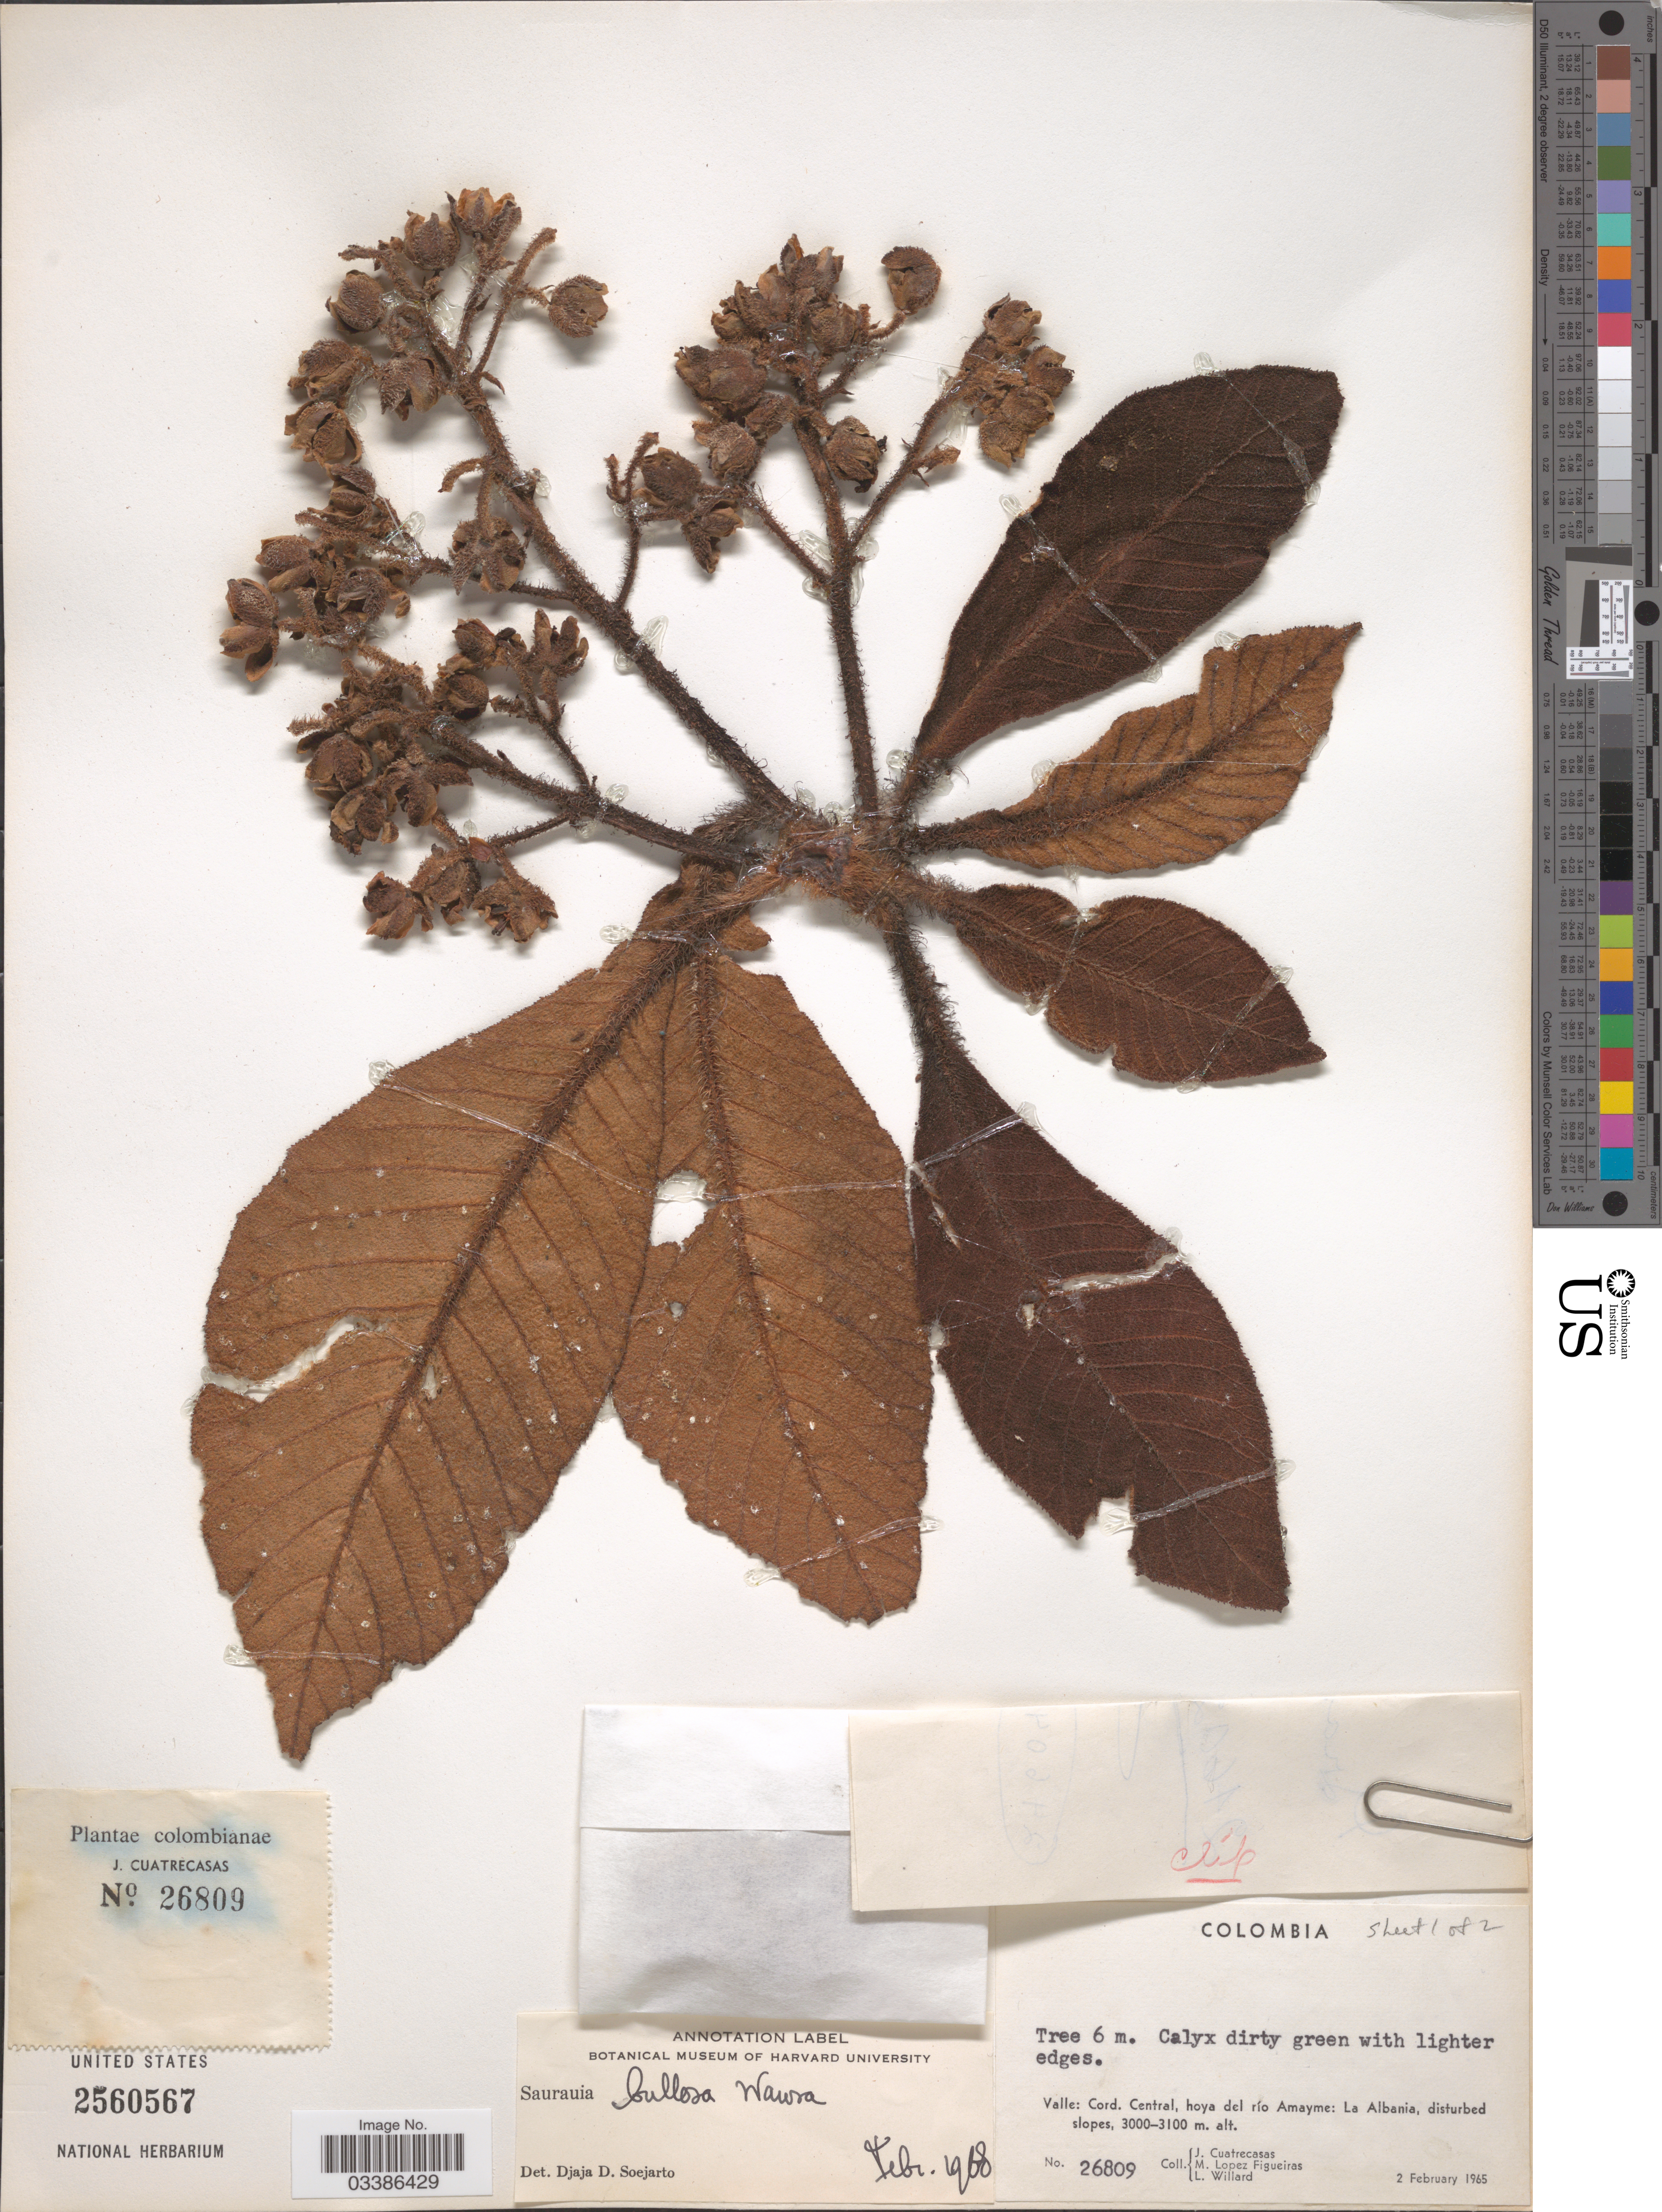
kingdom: Plantae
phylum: Tracheophyta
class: Magnoliopsida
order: Ericales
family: Actinidiaceae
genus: Saurauia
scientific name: Saurauia bullosa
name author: Wawra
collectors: J. Cuatrecasas, M. López Figueiras & L. Willard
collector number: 26809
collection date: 1965-02-02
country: Colombia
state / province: Valle del Cauca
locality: Valle: Cord. Central, hoya del río Amayme: La Albania.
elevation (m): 3000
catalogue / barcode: US 2560567